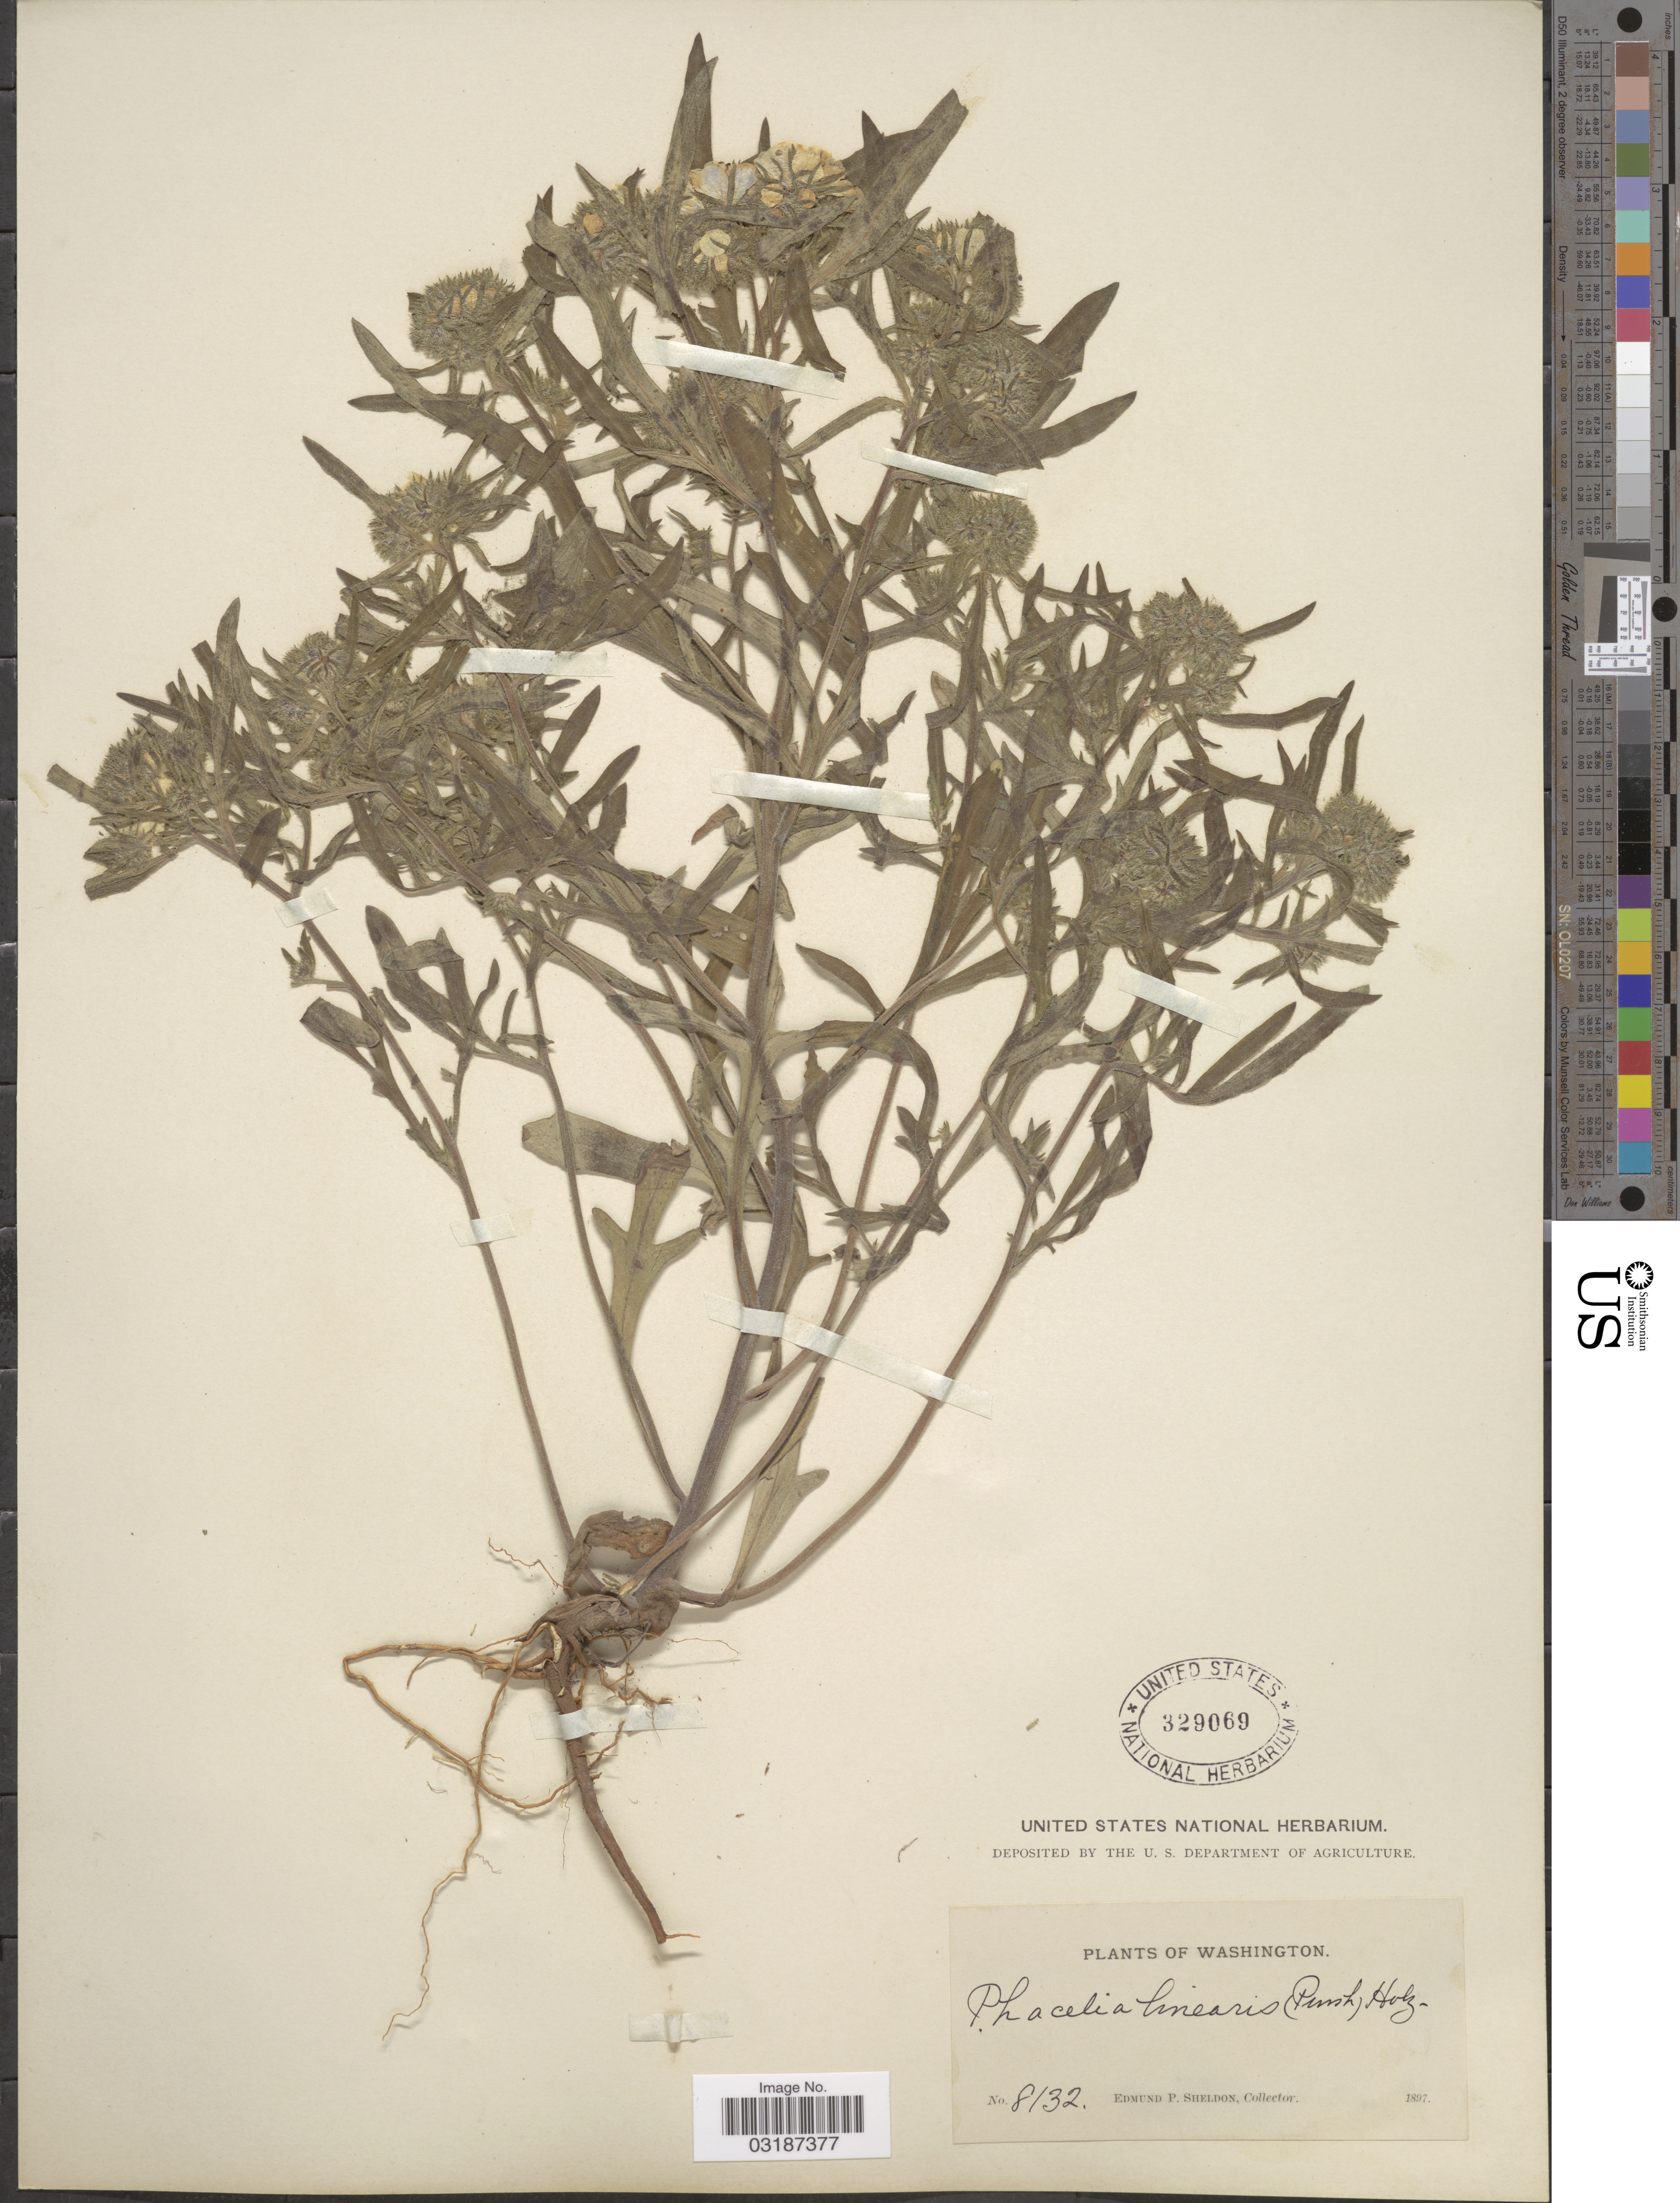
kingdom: Plantae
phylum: Tracheophyta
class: Magnoliopsida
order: Boraginales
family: Hydrophyllaceae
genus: Phacelia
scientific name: Phacelia linearis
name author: (Pursh) Holz.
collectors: E. P. Sheldon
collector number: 8132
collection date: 1897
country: United States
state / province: Washington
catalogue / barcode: US 329069